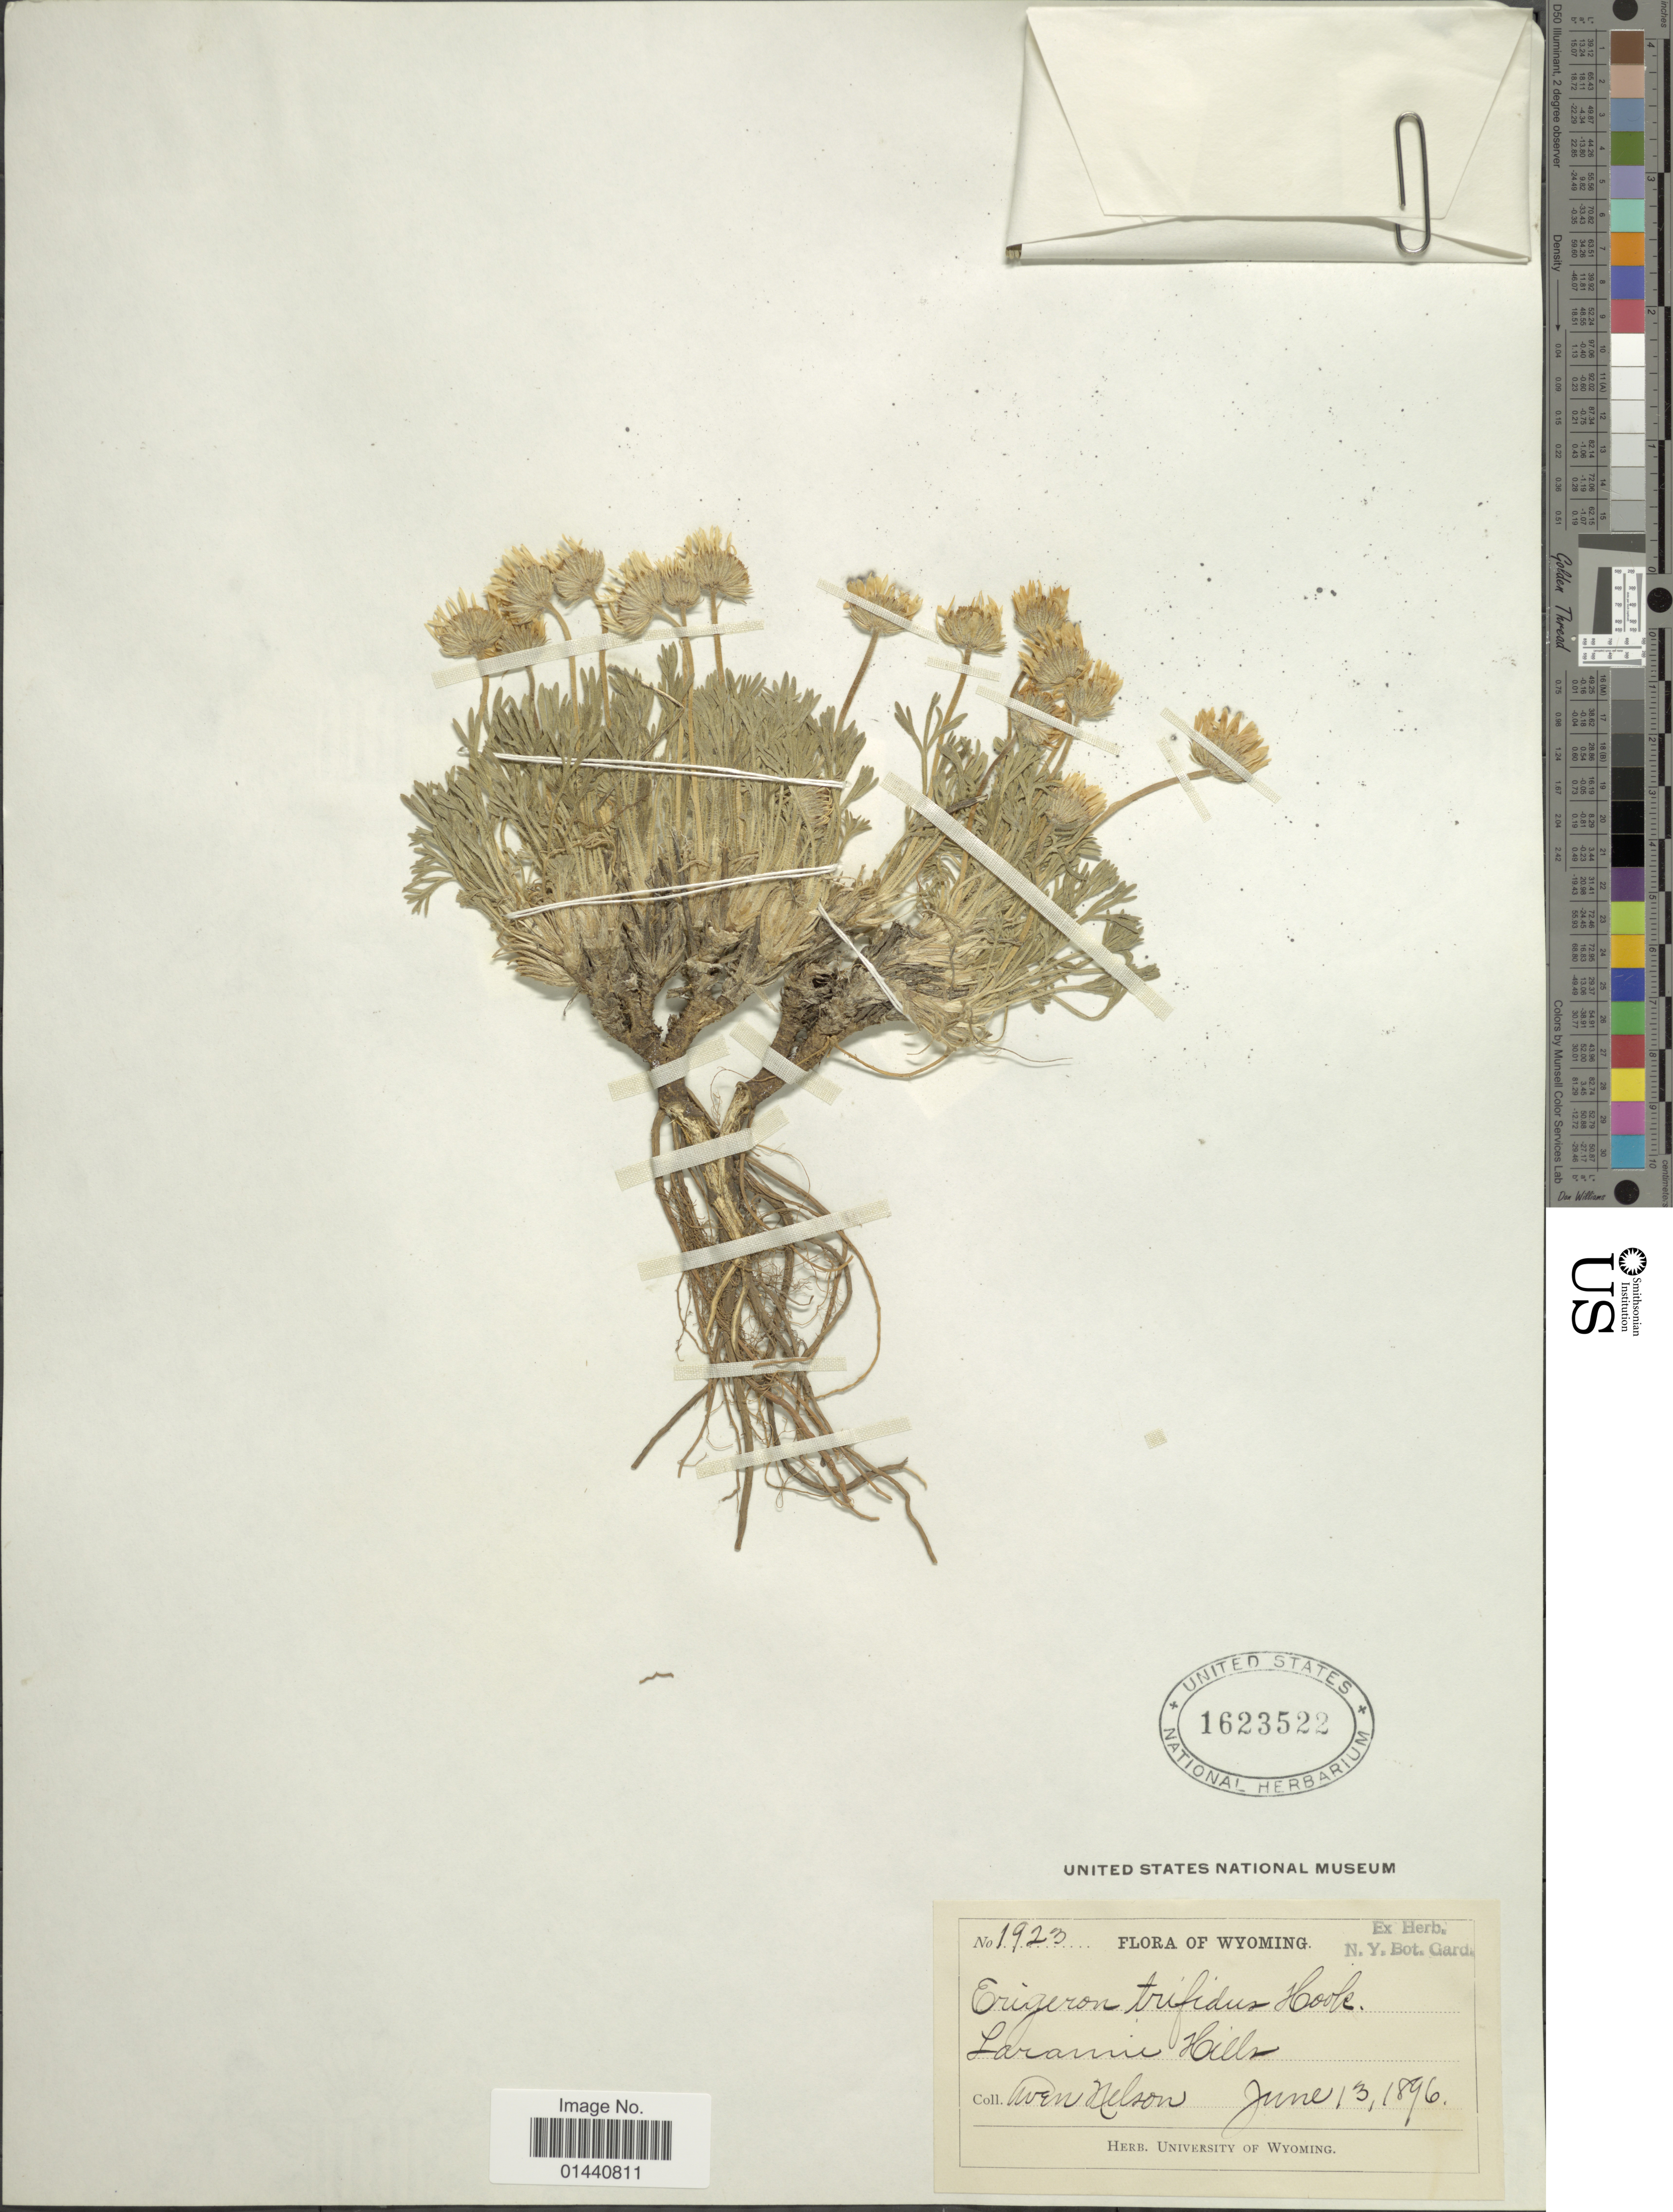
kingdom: Plantae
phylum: Tracheophyta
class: Magnoliopsida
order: Asterales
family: Asteraceae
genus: Erigeron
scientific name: Erigeron trifidus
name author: Hook.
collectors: W. Nelson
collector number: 1923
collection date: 1896-06-13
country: United States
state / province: Wyoming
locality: Laramie Hills.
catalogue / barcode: US 1623522